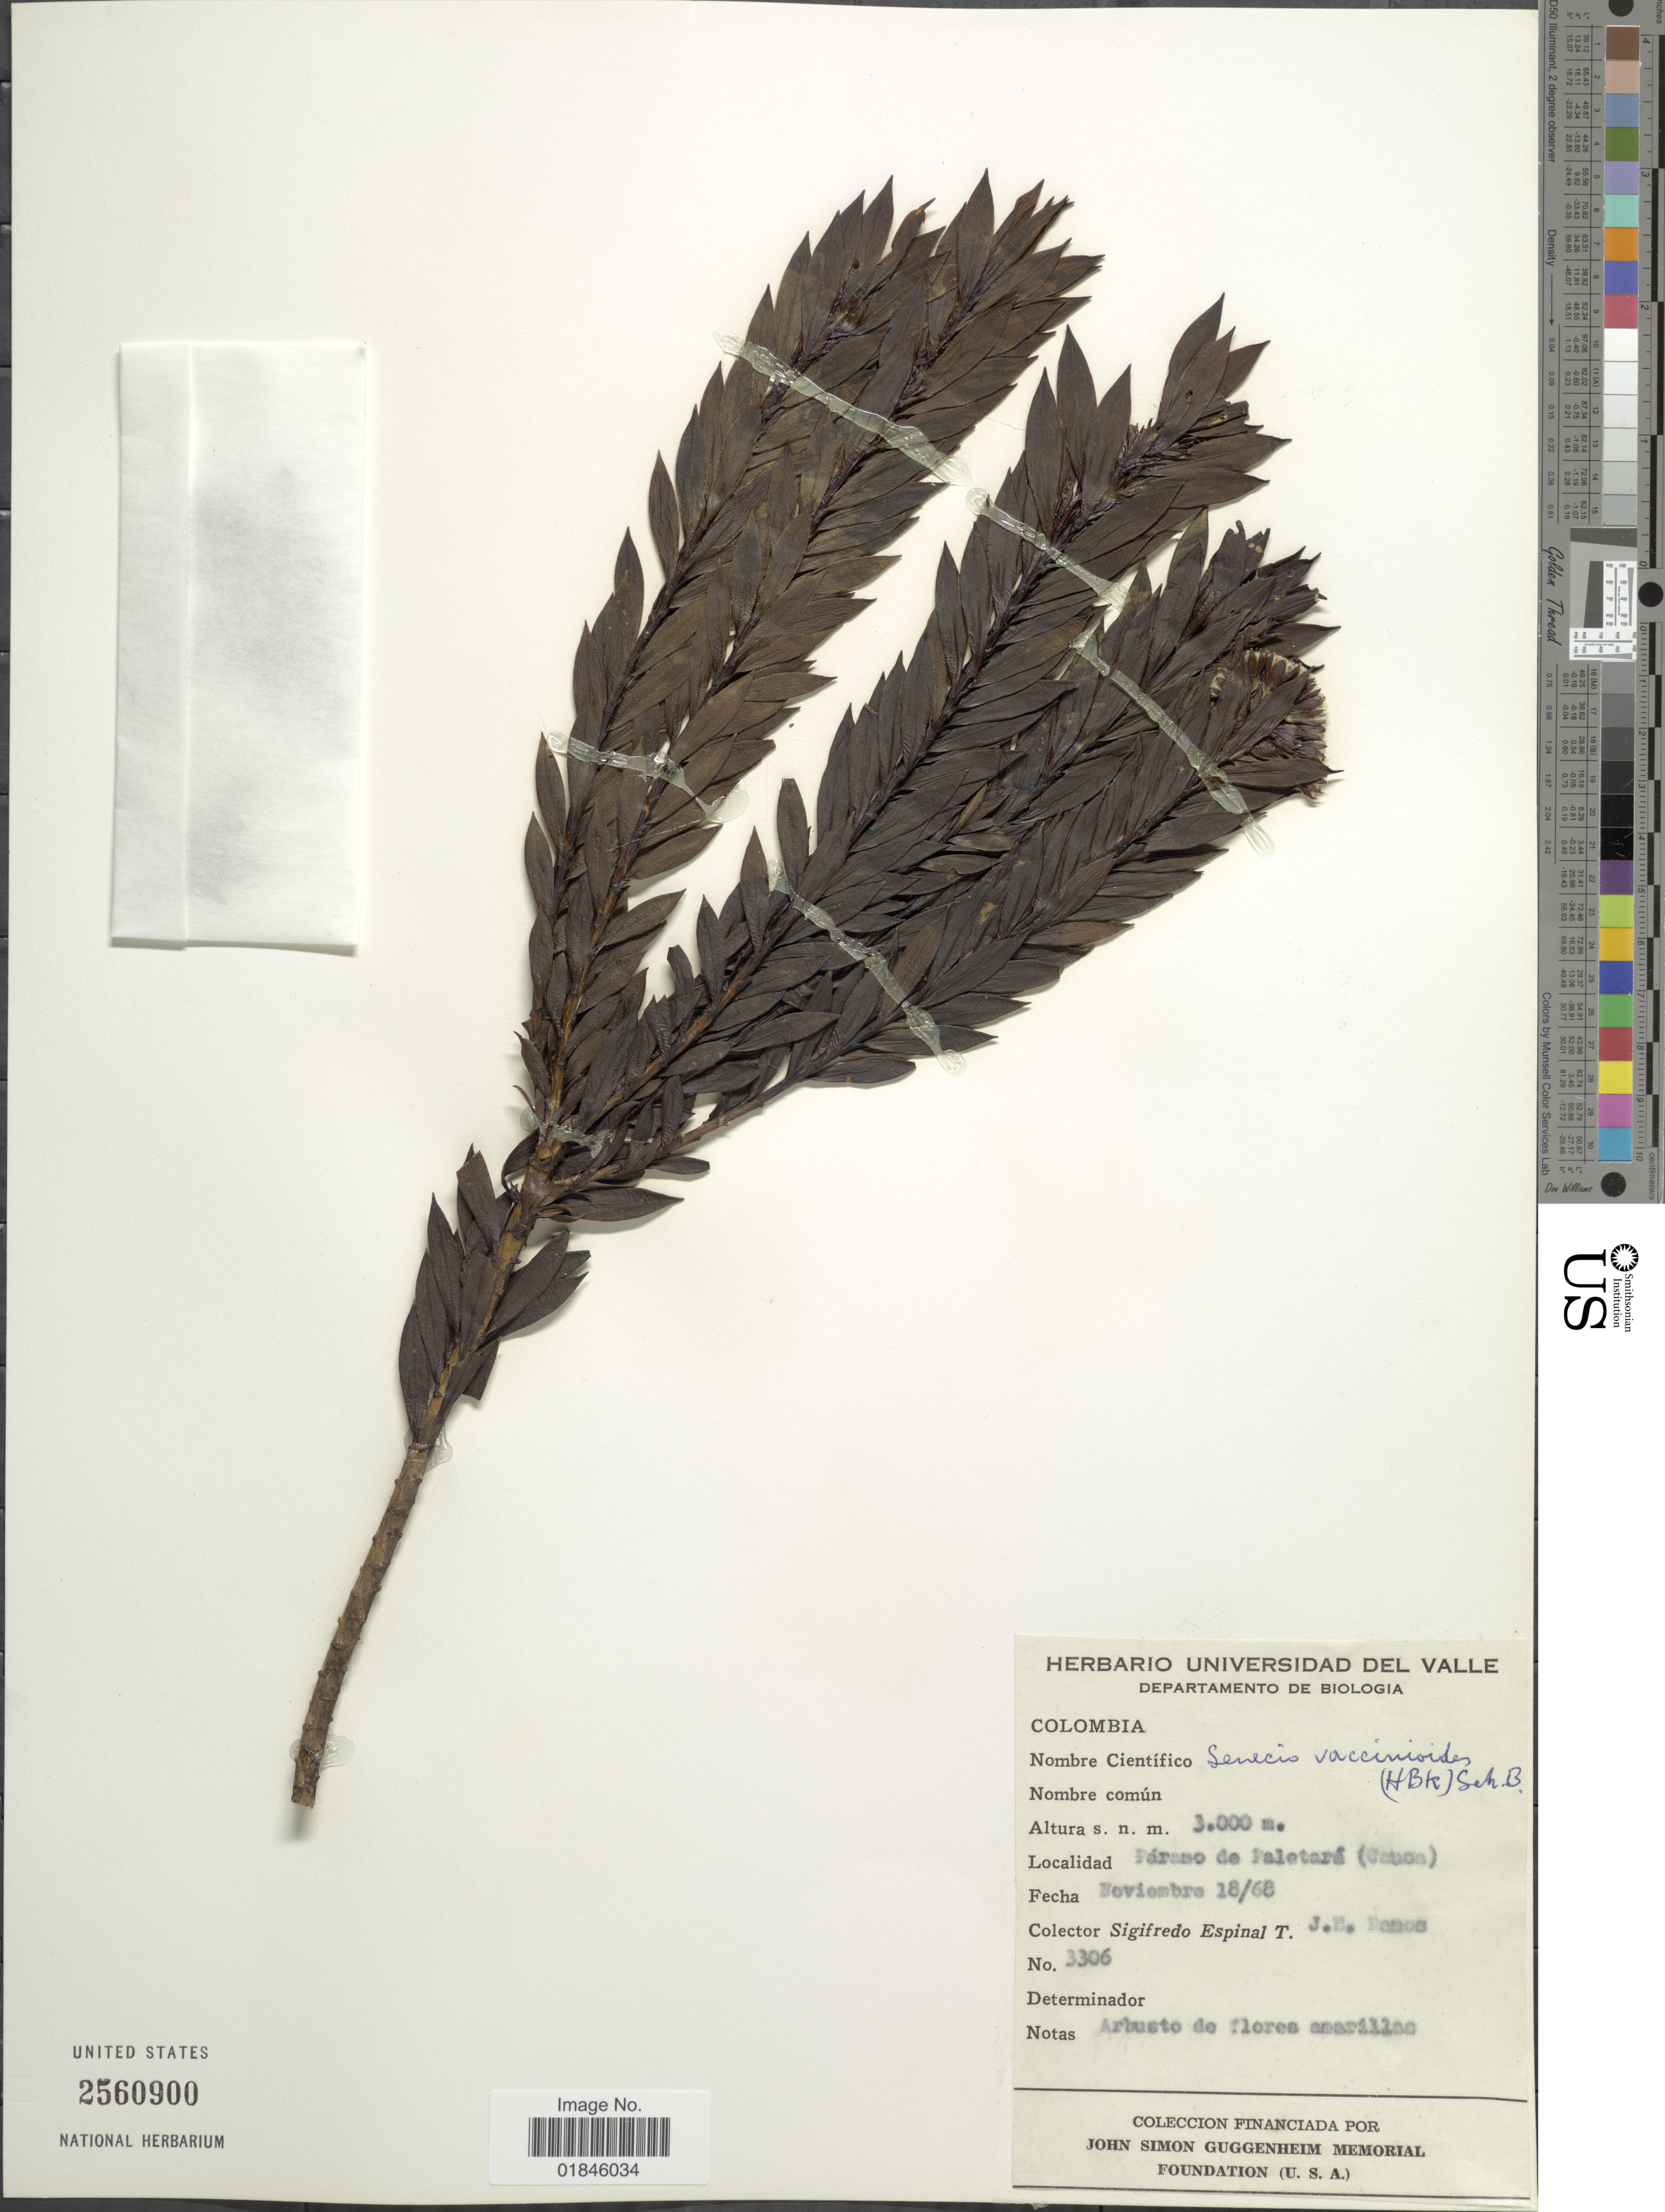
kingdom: Plantae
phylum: Tracheophyta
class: Magnoliopsida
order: Asterales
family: Asteraceae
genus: Pentacalia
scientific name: Pentacalia vaccinioides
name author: (Kunth) Cuatrec.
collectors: S. T. Espinal & J. E. Ramos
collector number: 3306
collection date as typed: Transcribed d/m/y: 18/11/68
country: Colombia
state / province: Cauca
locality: Páramo de Paletará (Cauca)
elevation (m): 3000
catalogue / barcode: US 2560900